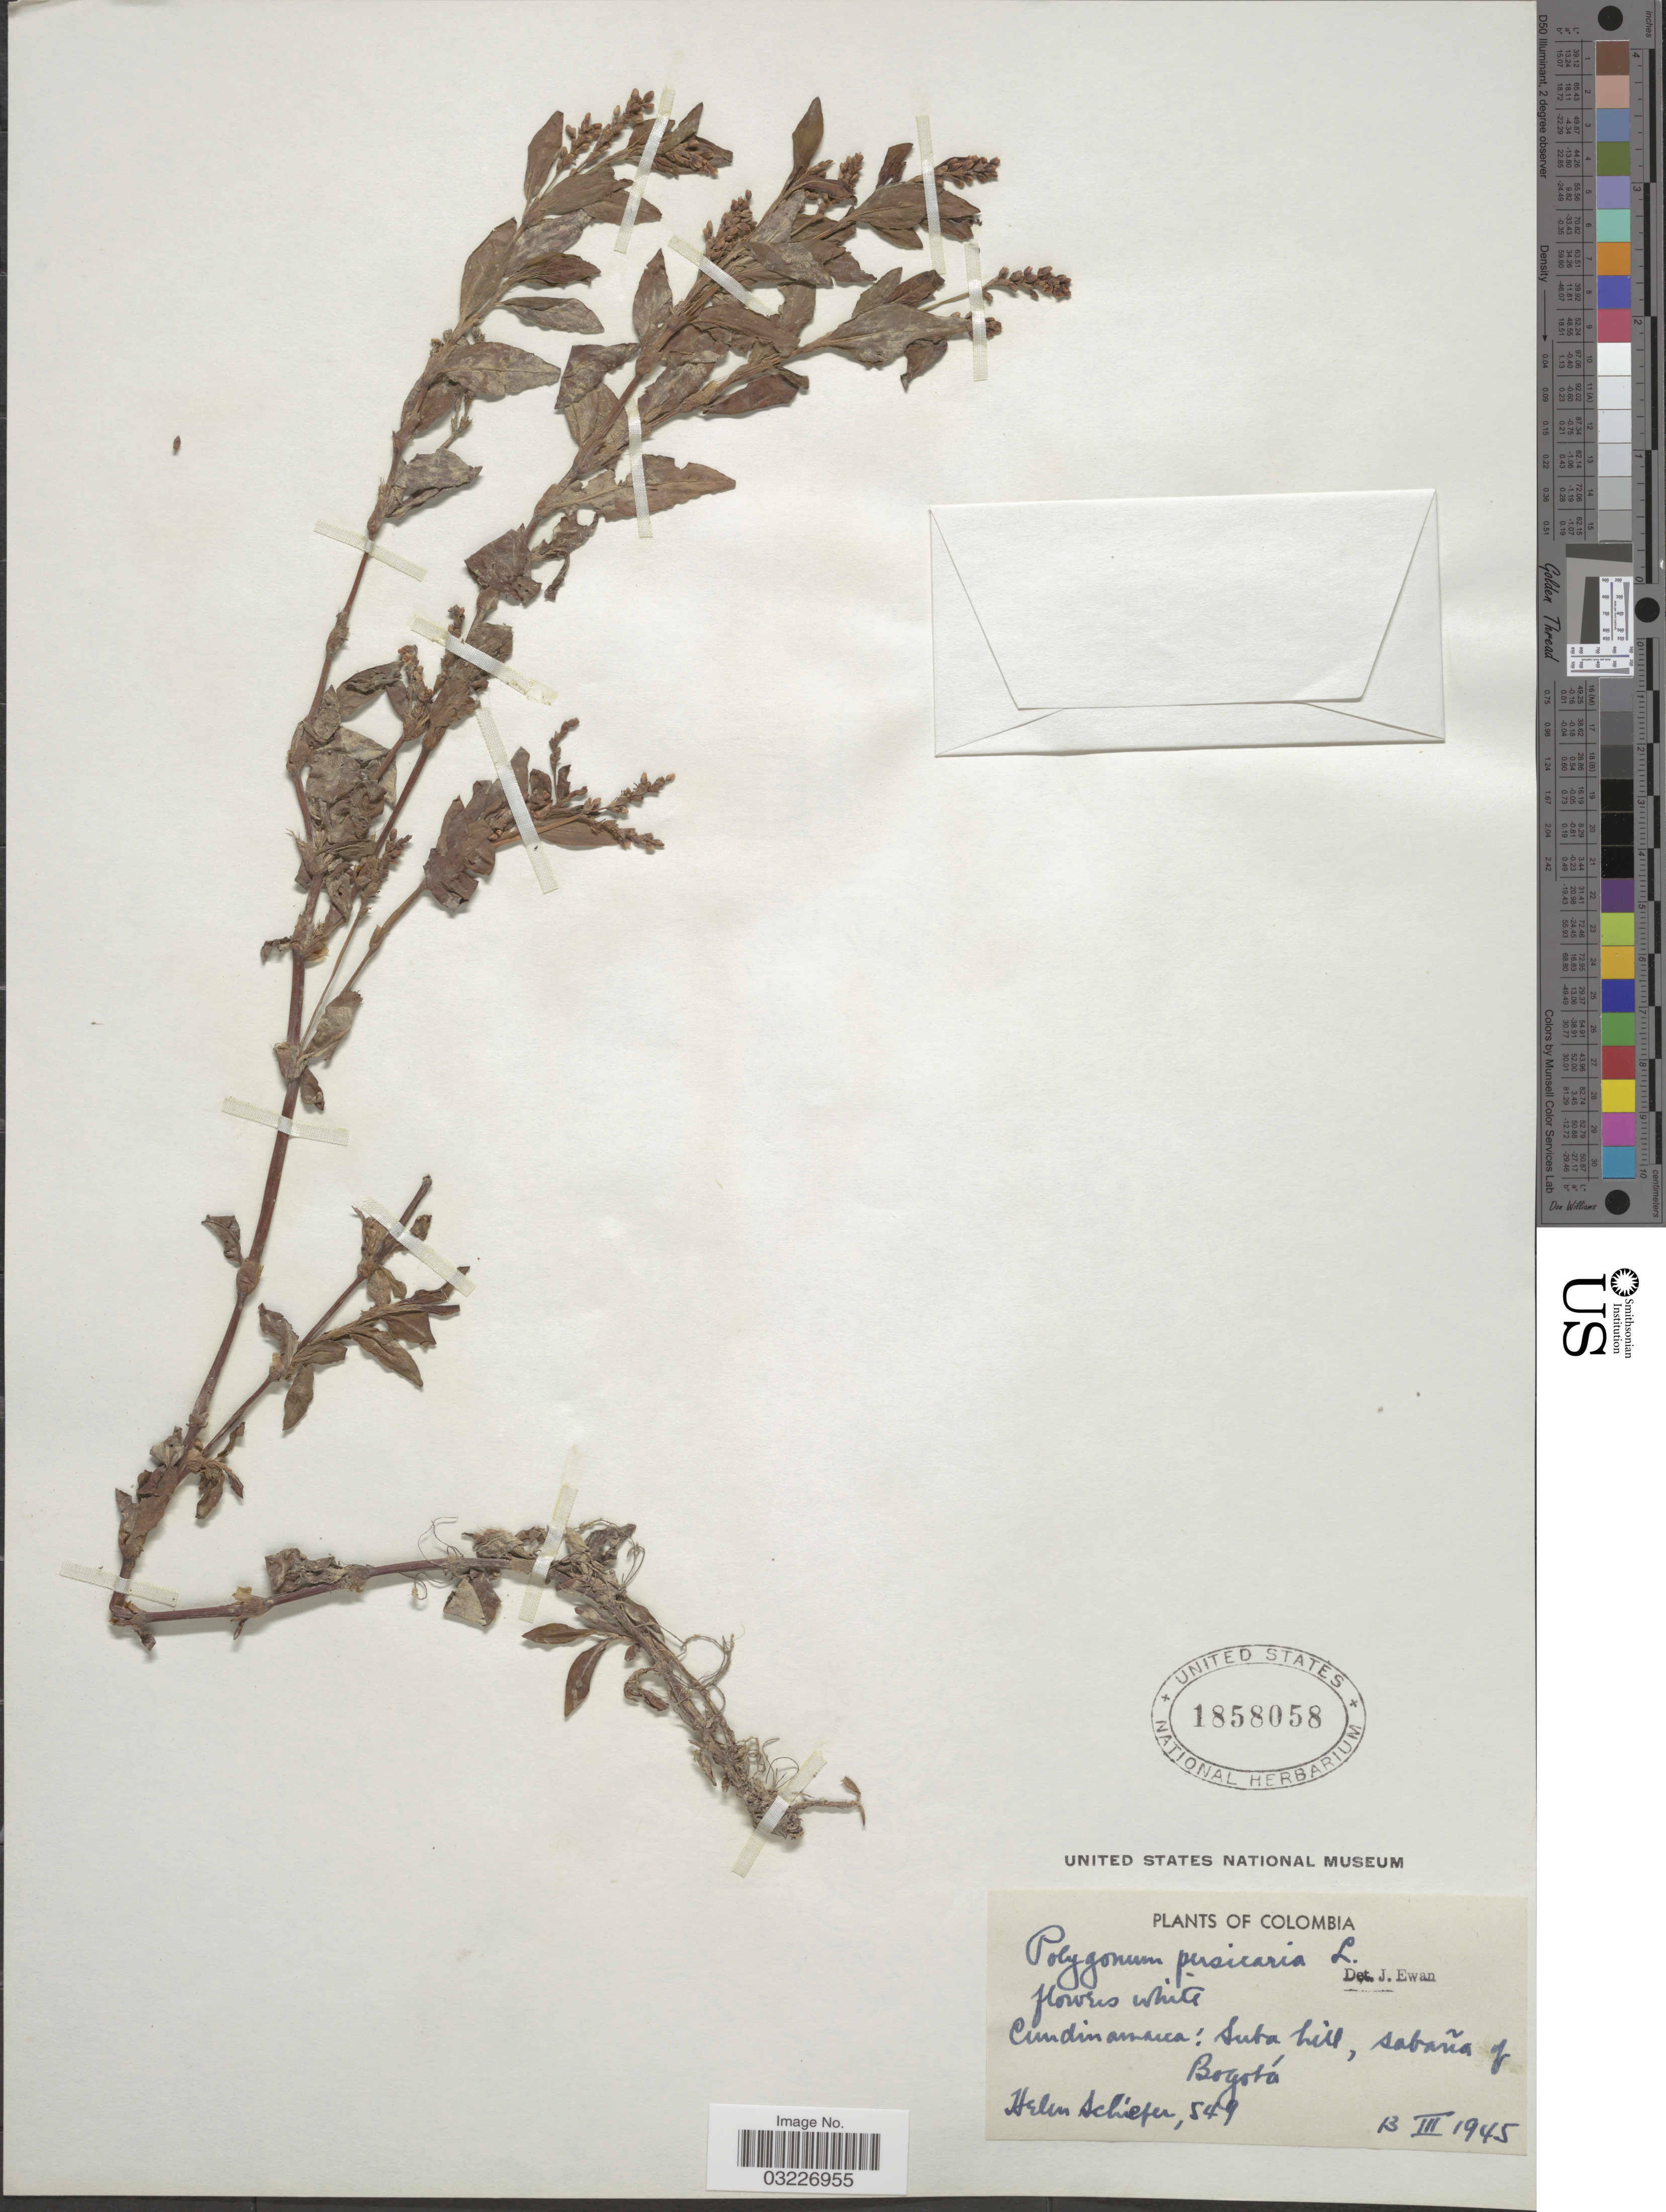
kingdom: Plantae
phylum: Tracheophyta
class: Magnoliopsida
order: Caryophyllales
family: Polygonaceae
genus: Polygonum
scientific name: Polygonum persicaria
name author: L.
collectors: H. Schiefer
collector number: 549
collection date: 1945-03-13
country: Colombia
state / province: Cundinamarca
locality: Suba Hill, sabaña of Bogotá.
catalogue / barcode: US 1858058